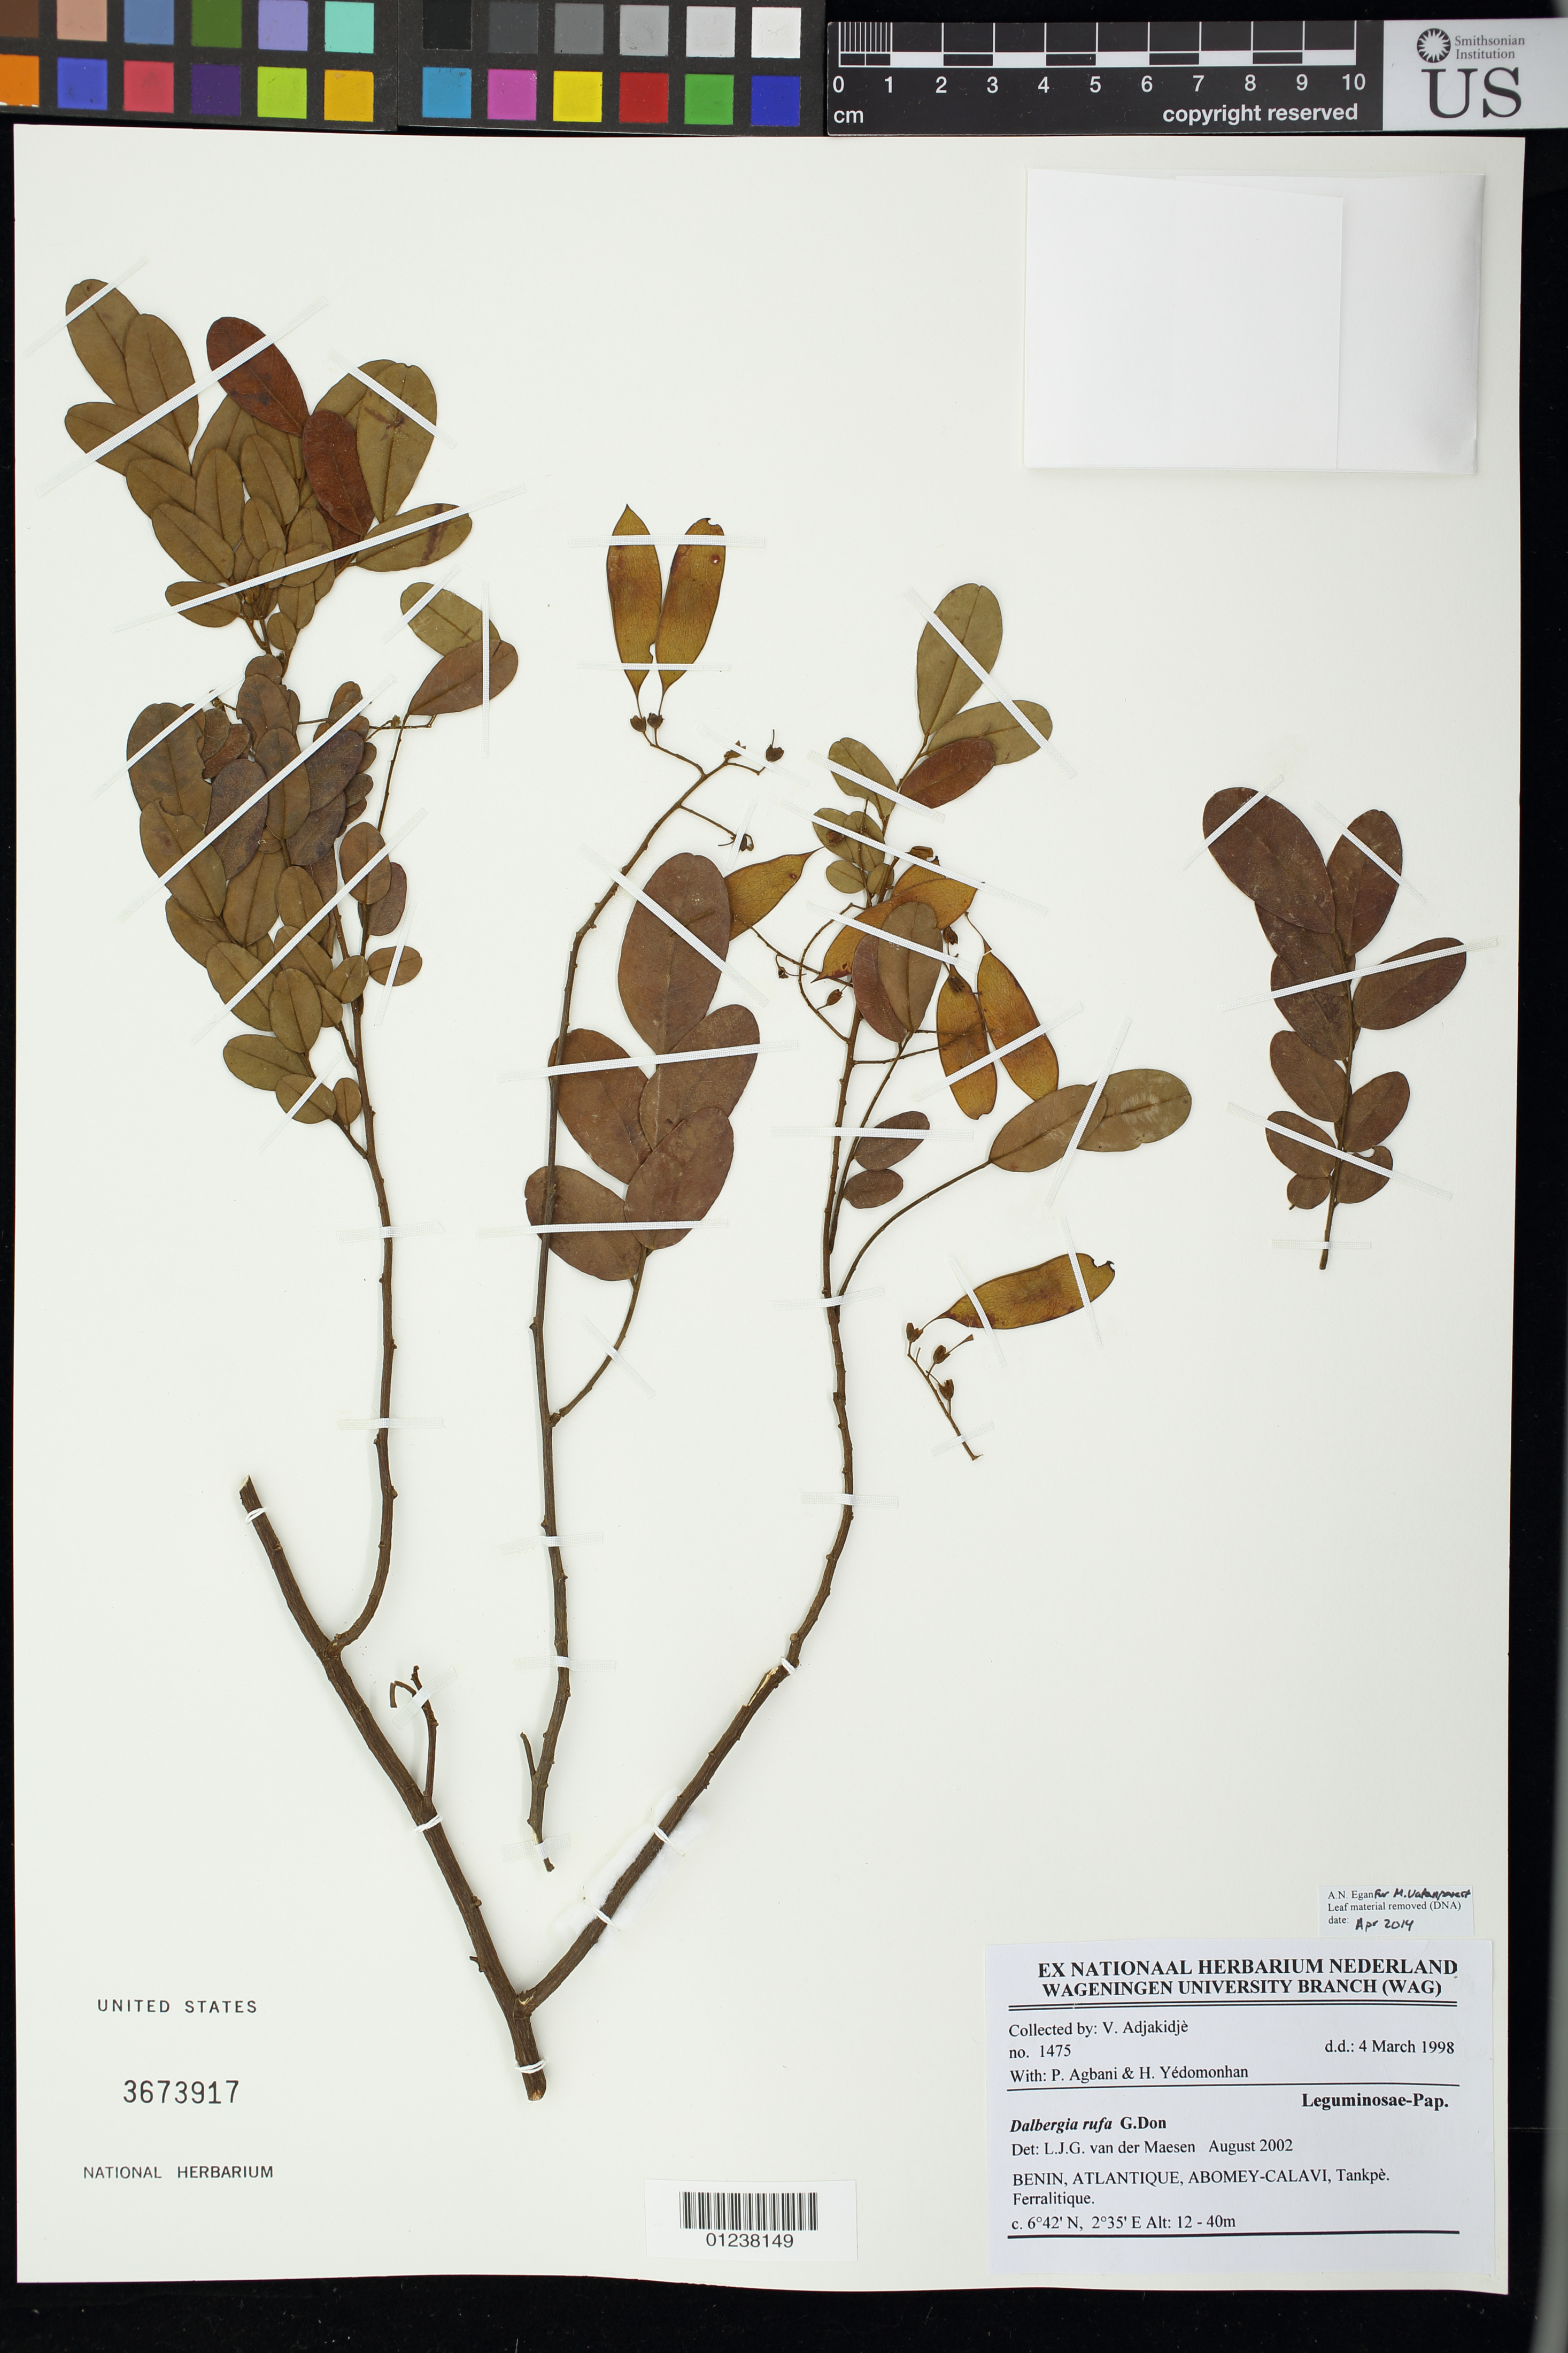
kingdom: Plantae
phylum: Tracheophyta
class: Magnoliopsida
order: Fabales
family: Fabaceae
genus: Dalbergia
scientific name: Dalbergia rufa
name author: G. Don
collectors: V. Adjakidjè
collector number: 1475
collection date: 1998-03-04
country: Benin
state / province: Atlantique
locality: Abomey-Calavi, Tankpe, Ferralitique.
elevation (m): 12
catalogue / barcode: US 3673917